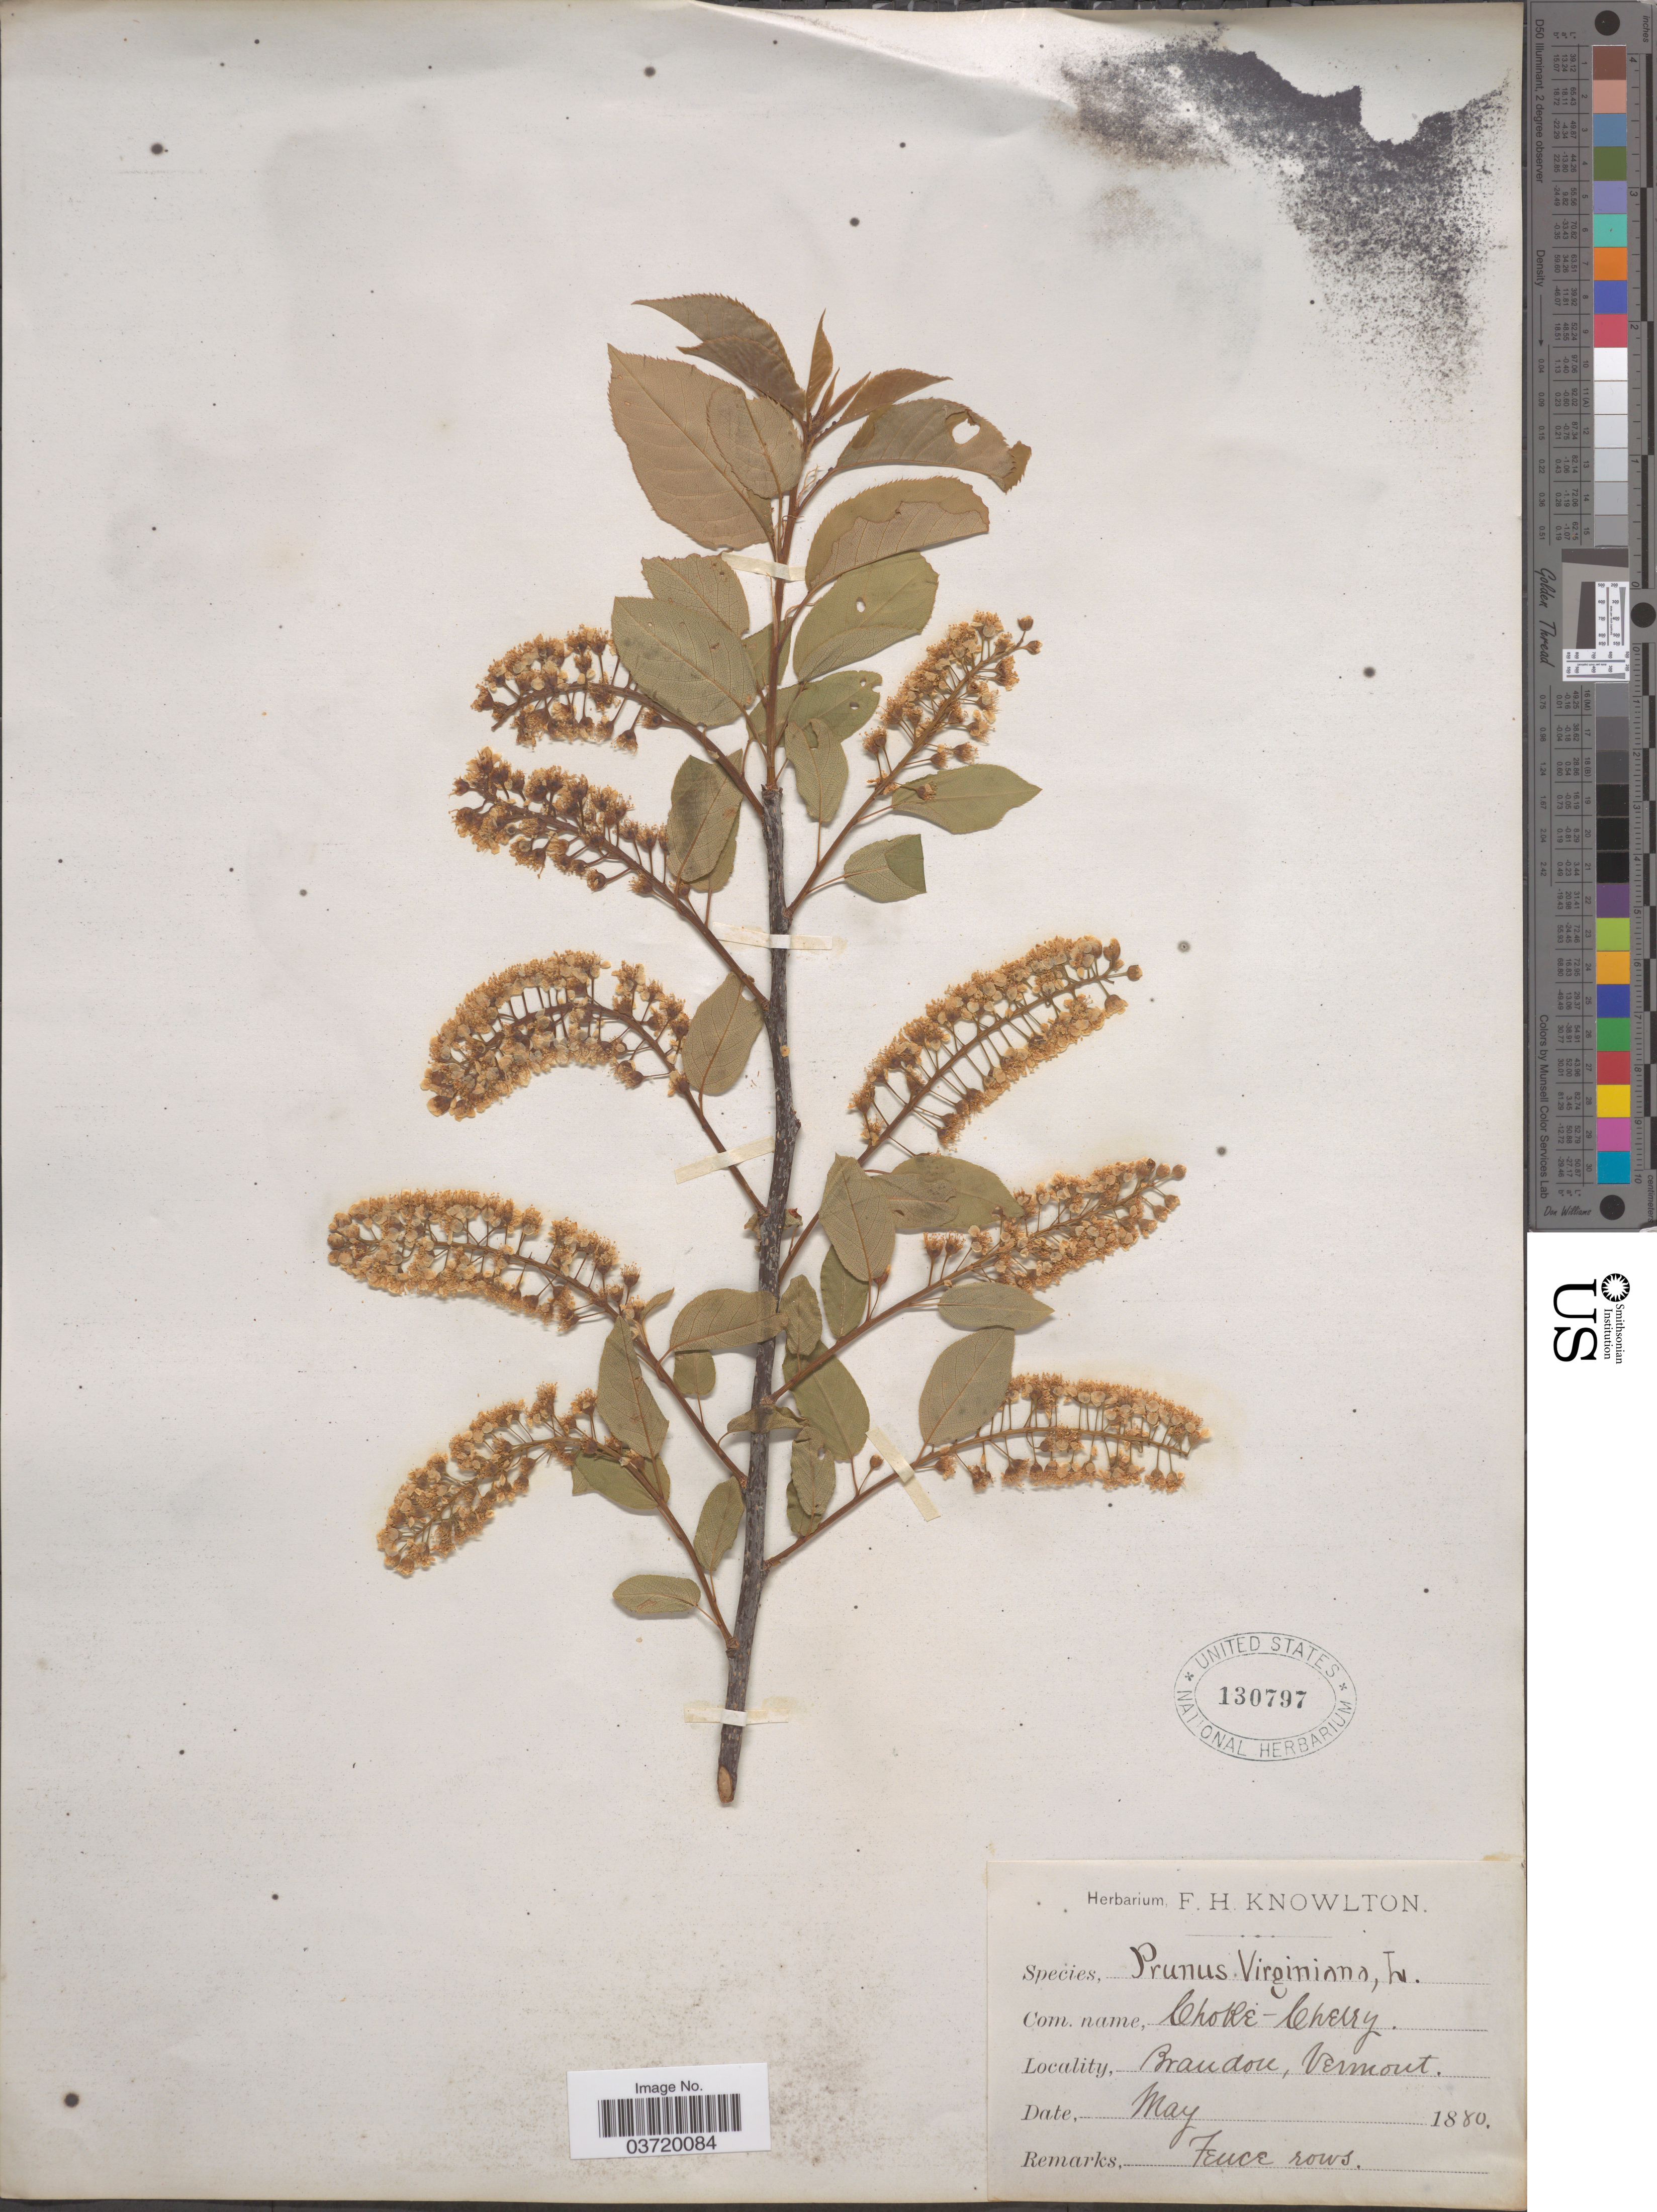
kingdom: Plantae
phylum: Tracheophyta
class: Magnoliopsida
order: Rosales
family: Rosaceae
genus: Prunus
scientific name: Prunus virginiana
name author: L.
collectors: ex herb. F.H. Knowlton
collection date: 1880-05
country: United States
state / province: Vermont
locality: Brandon.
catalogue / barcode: US 130797